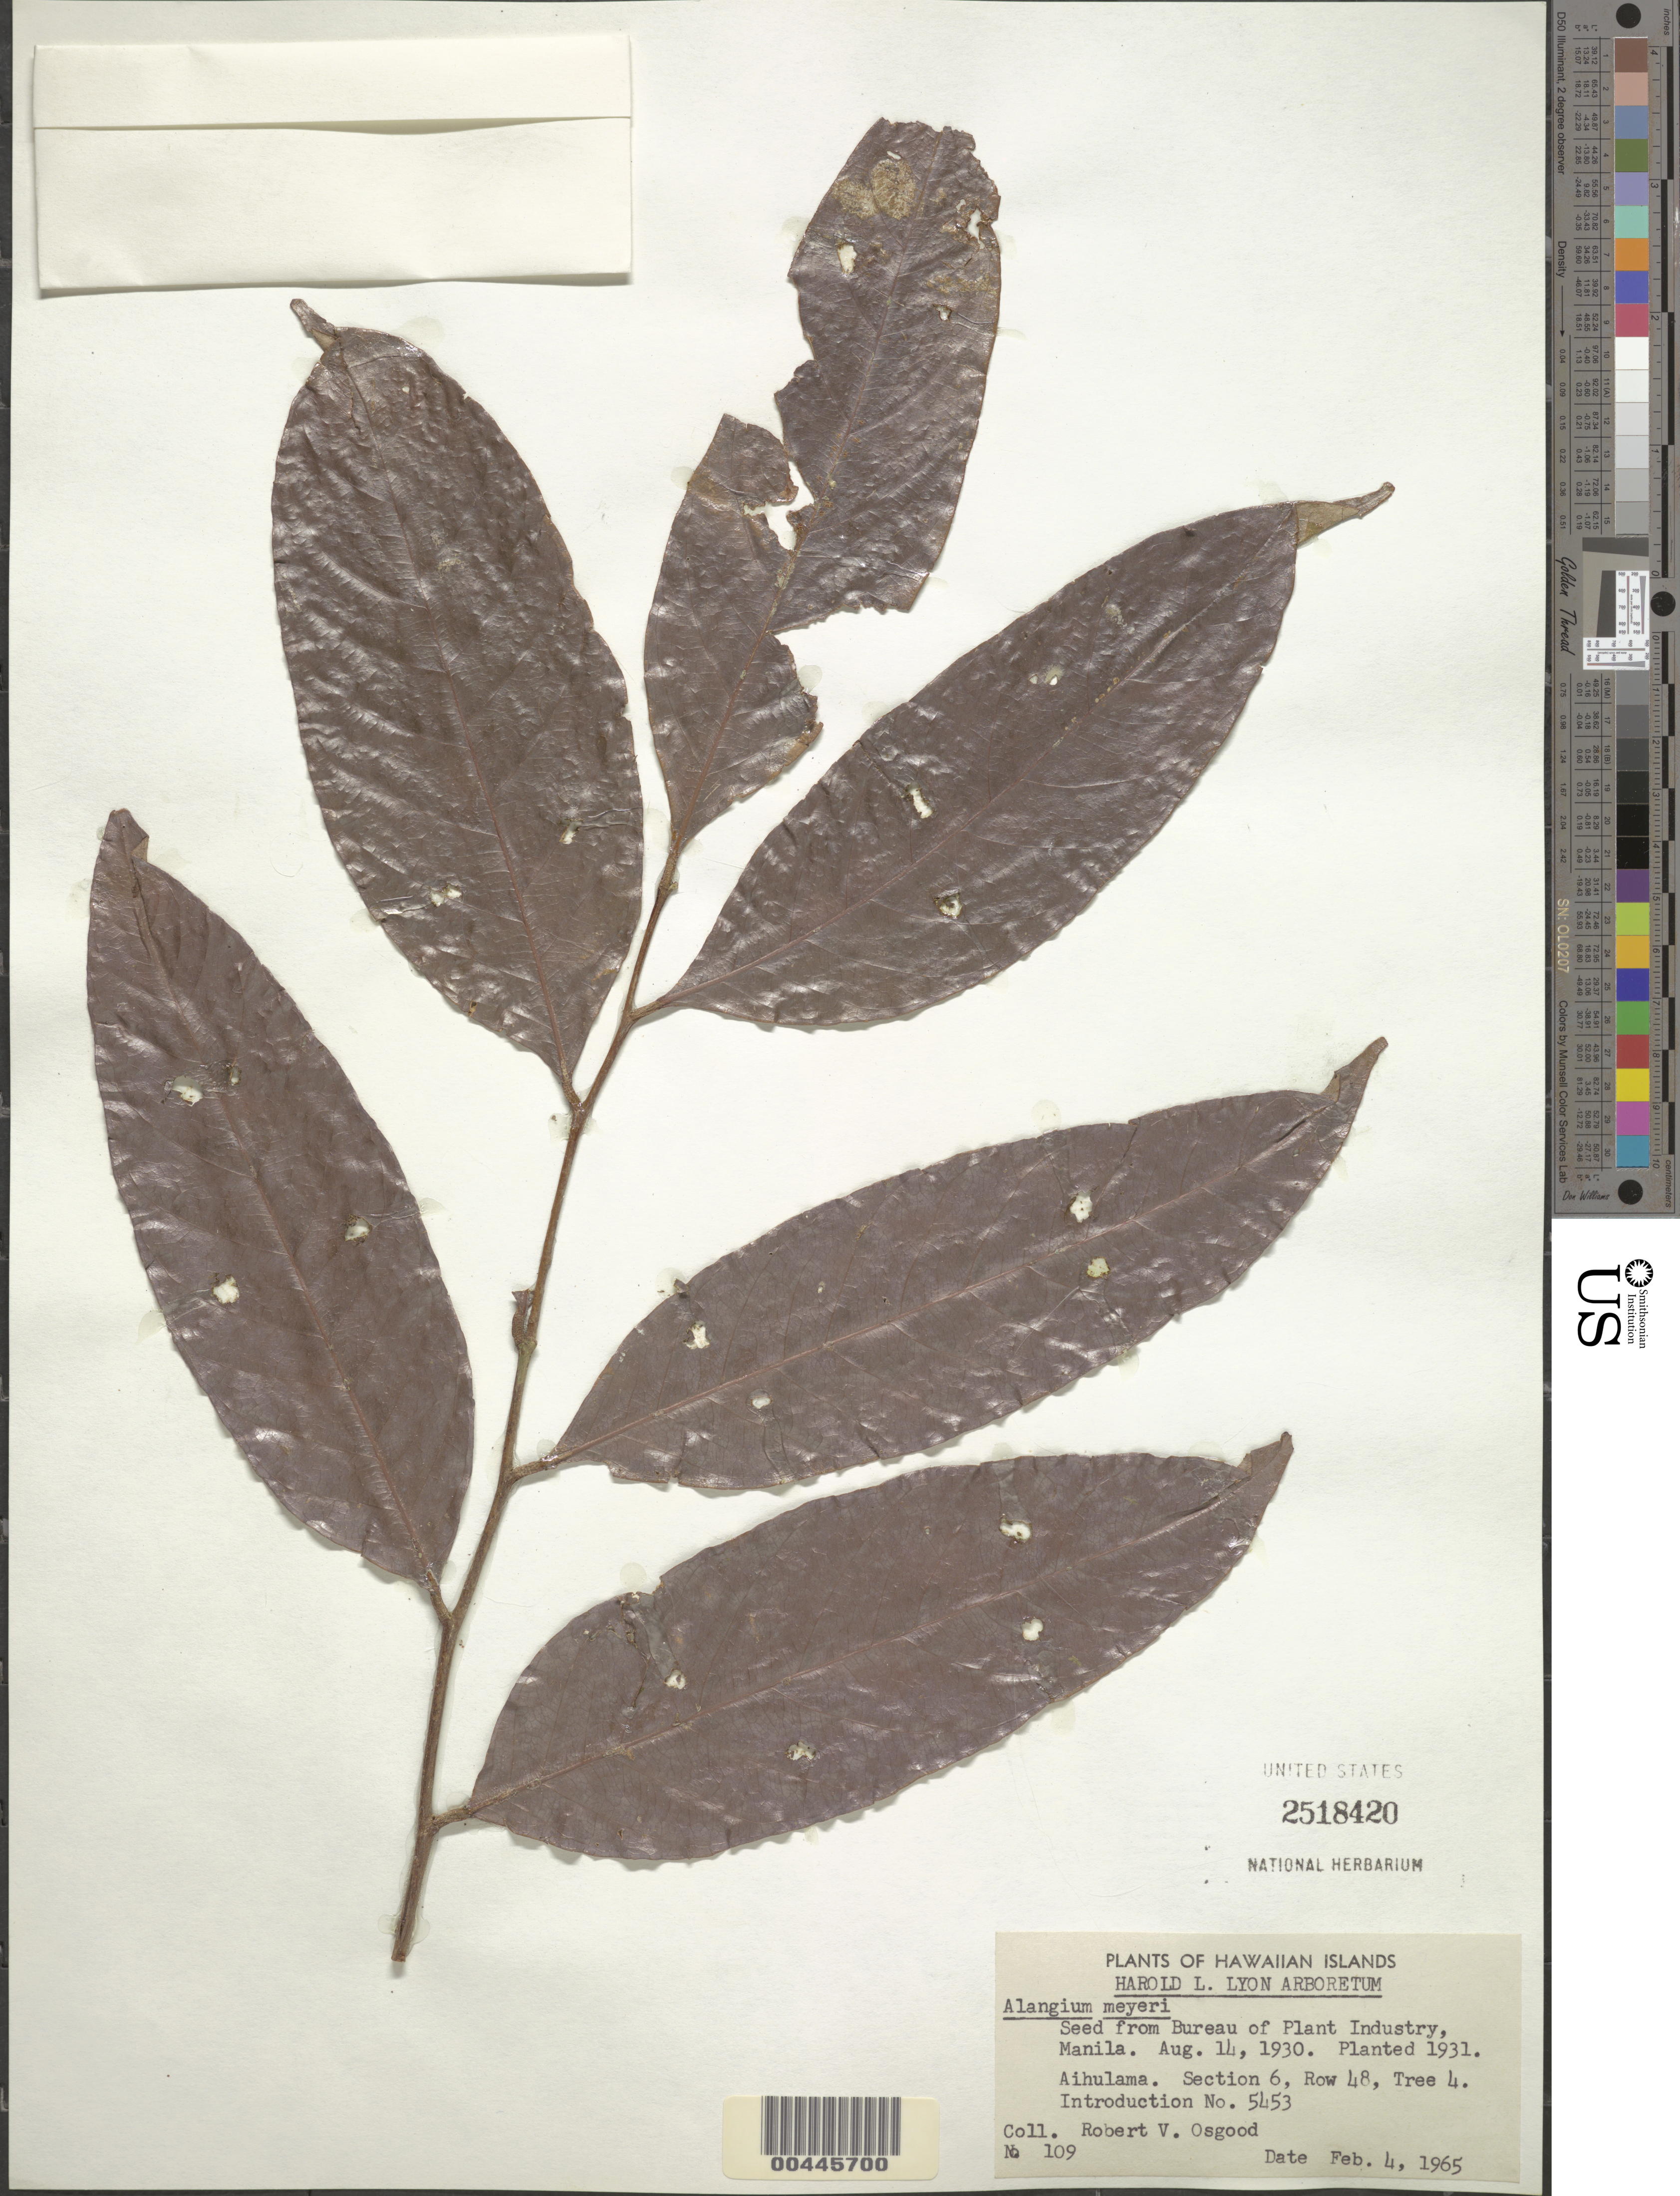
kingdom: Plantae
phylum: Tracheophyta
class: Magnoliopsida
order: Cornales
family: Cornaceae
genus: Alangium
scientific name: Alangium meyeri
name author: Merr.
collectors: R. Osgood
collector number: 109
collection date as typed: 4 Feb 1965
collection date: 1965-02-04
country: United States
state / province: Hawaii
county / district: Honolulu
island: Oahu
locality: Aihulma, Section 6, Row 48, Tree 4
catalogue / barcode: US 2518420